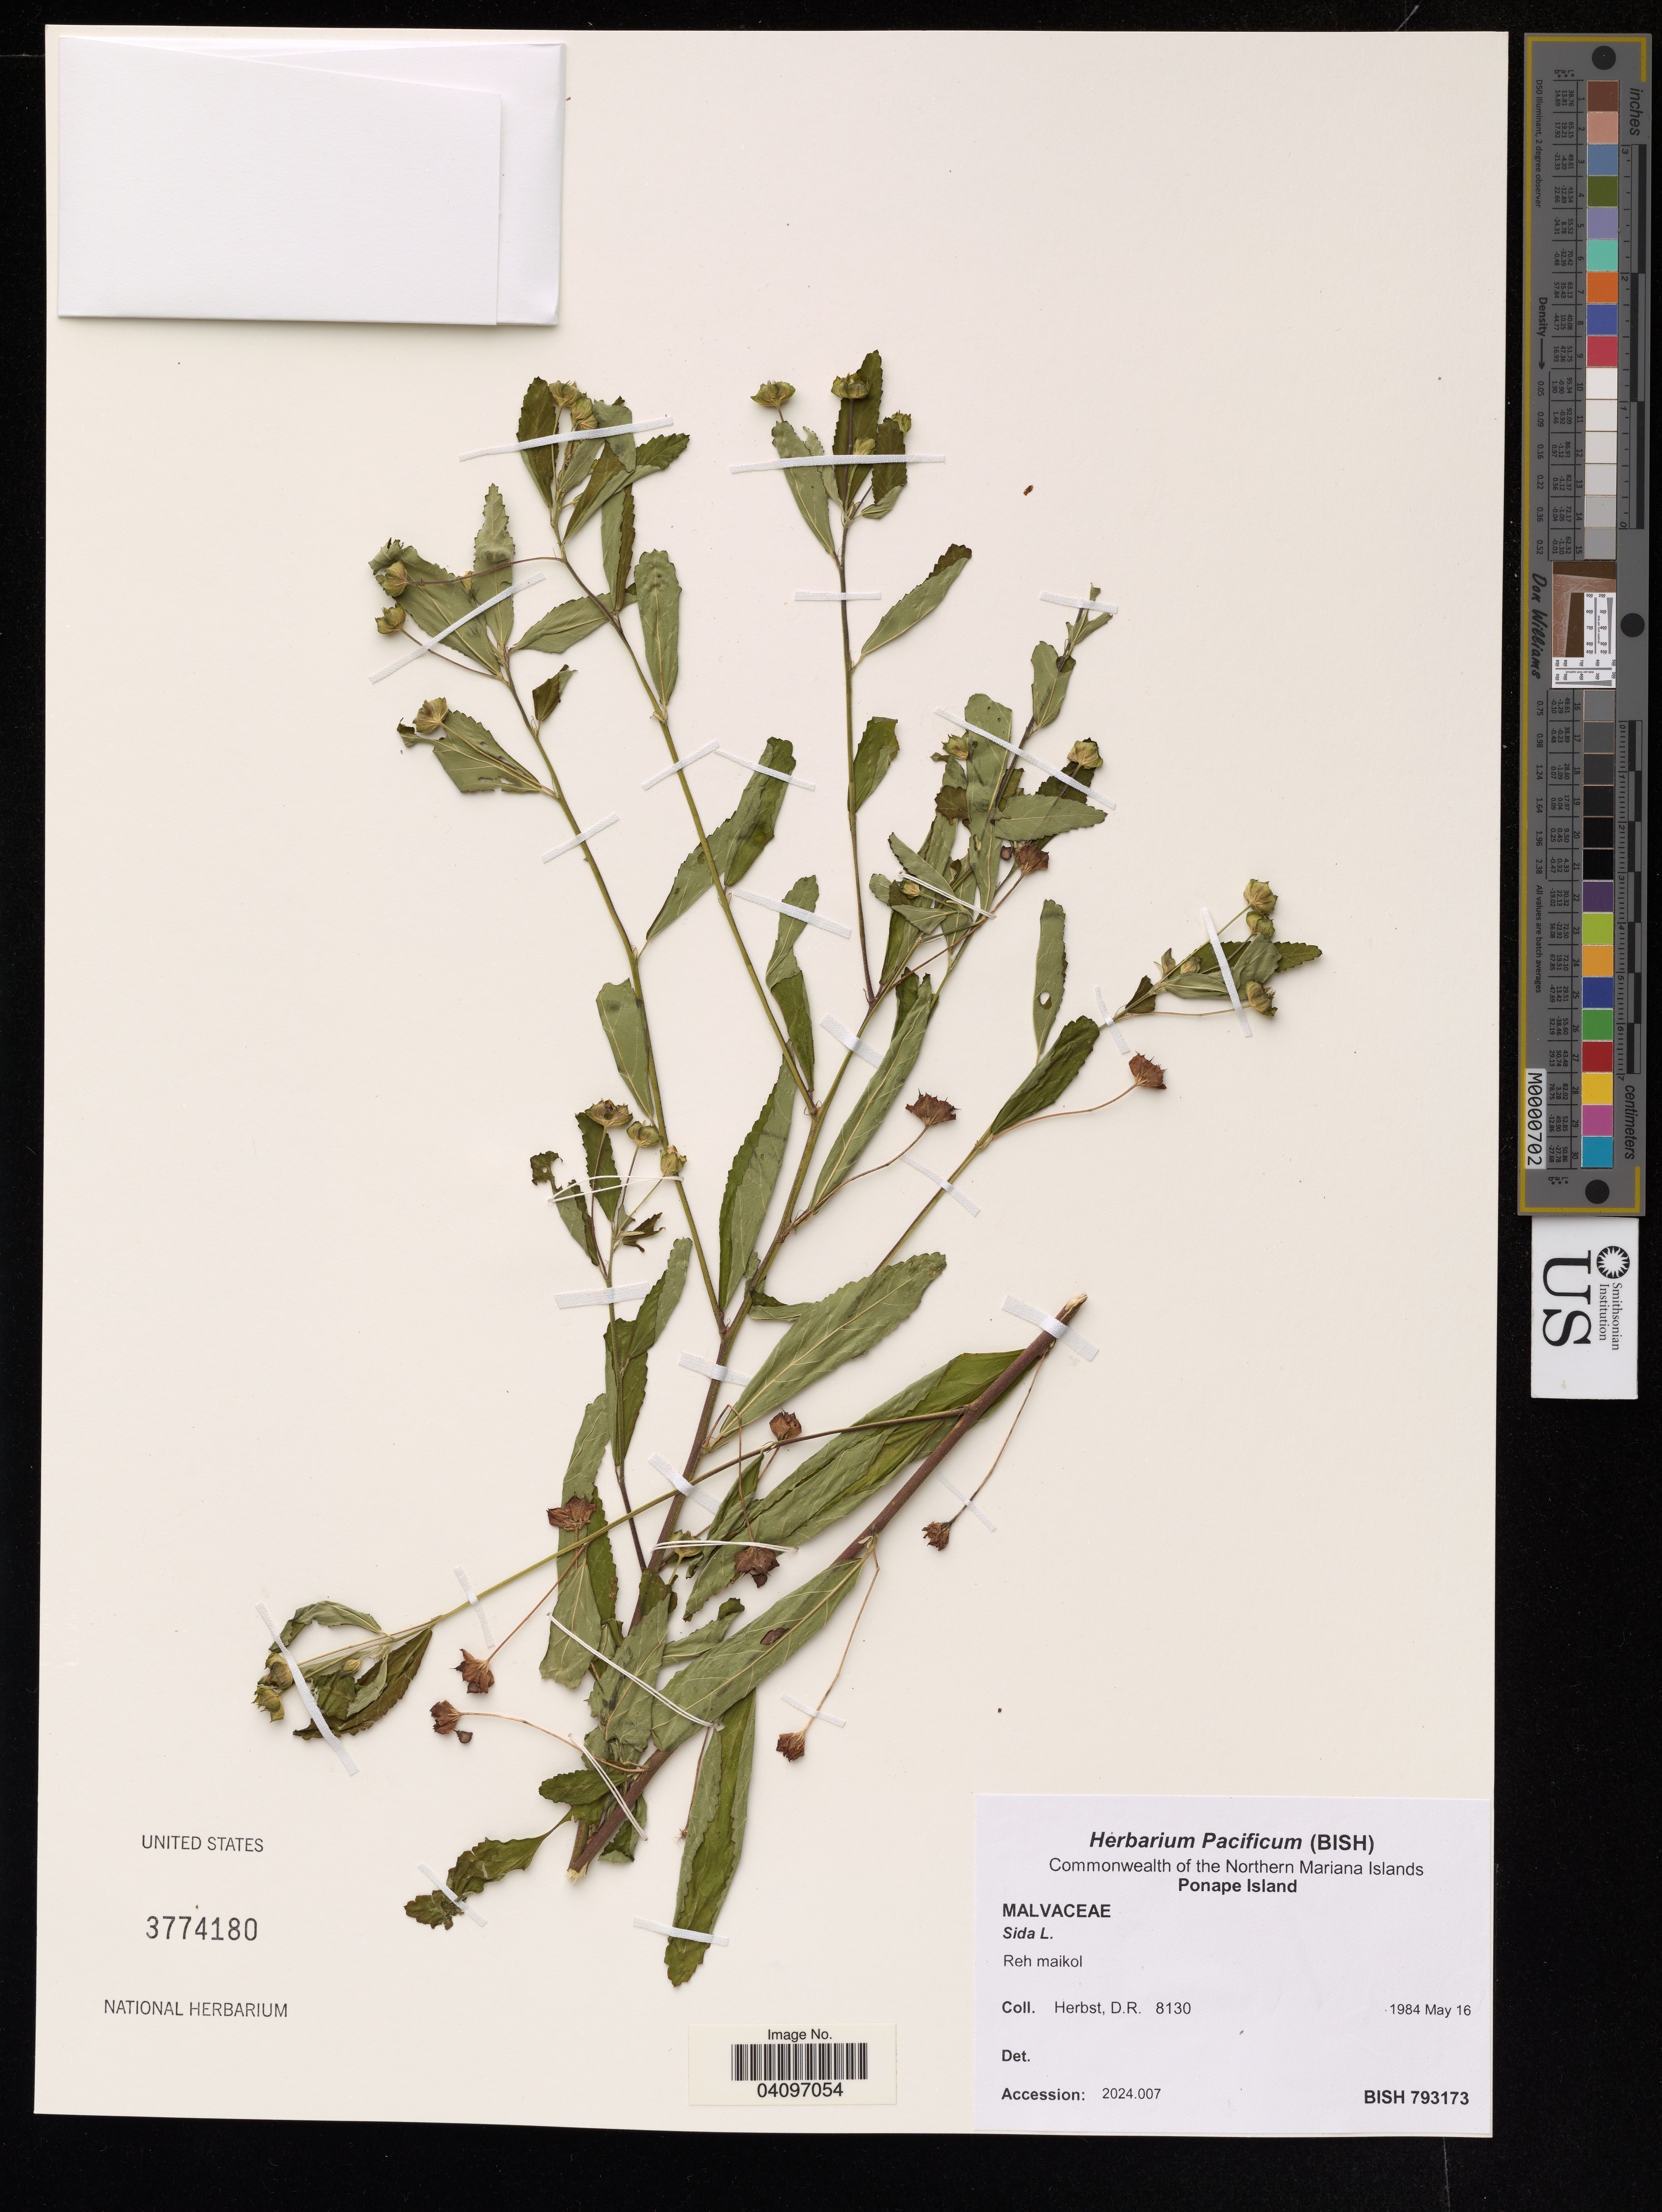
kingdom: Plantae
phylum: Tracheophyta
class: Magnoliopsida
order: Malvales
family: Malvaceae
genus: Sida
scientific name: Sida sp.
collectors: D. R. Herbst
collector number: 8130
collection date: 1984-05-16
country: Micronesia, Federated States of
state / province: Pohnpei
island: Pohnpei [Ponape]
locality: Reh maikol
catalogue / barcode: US 3774180